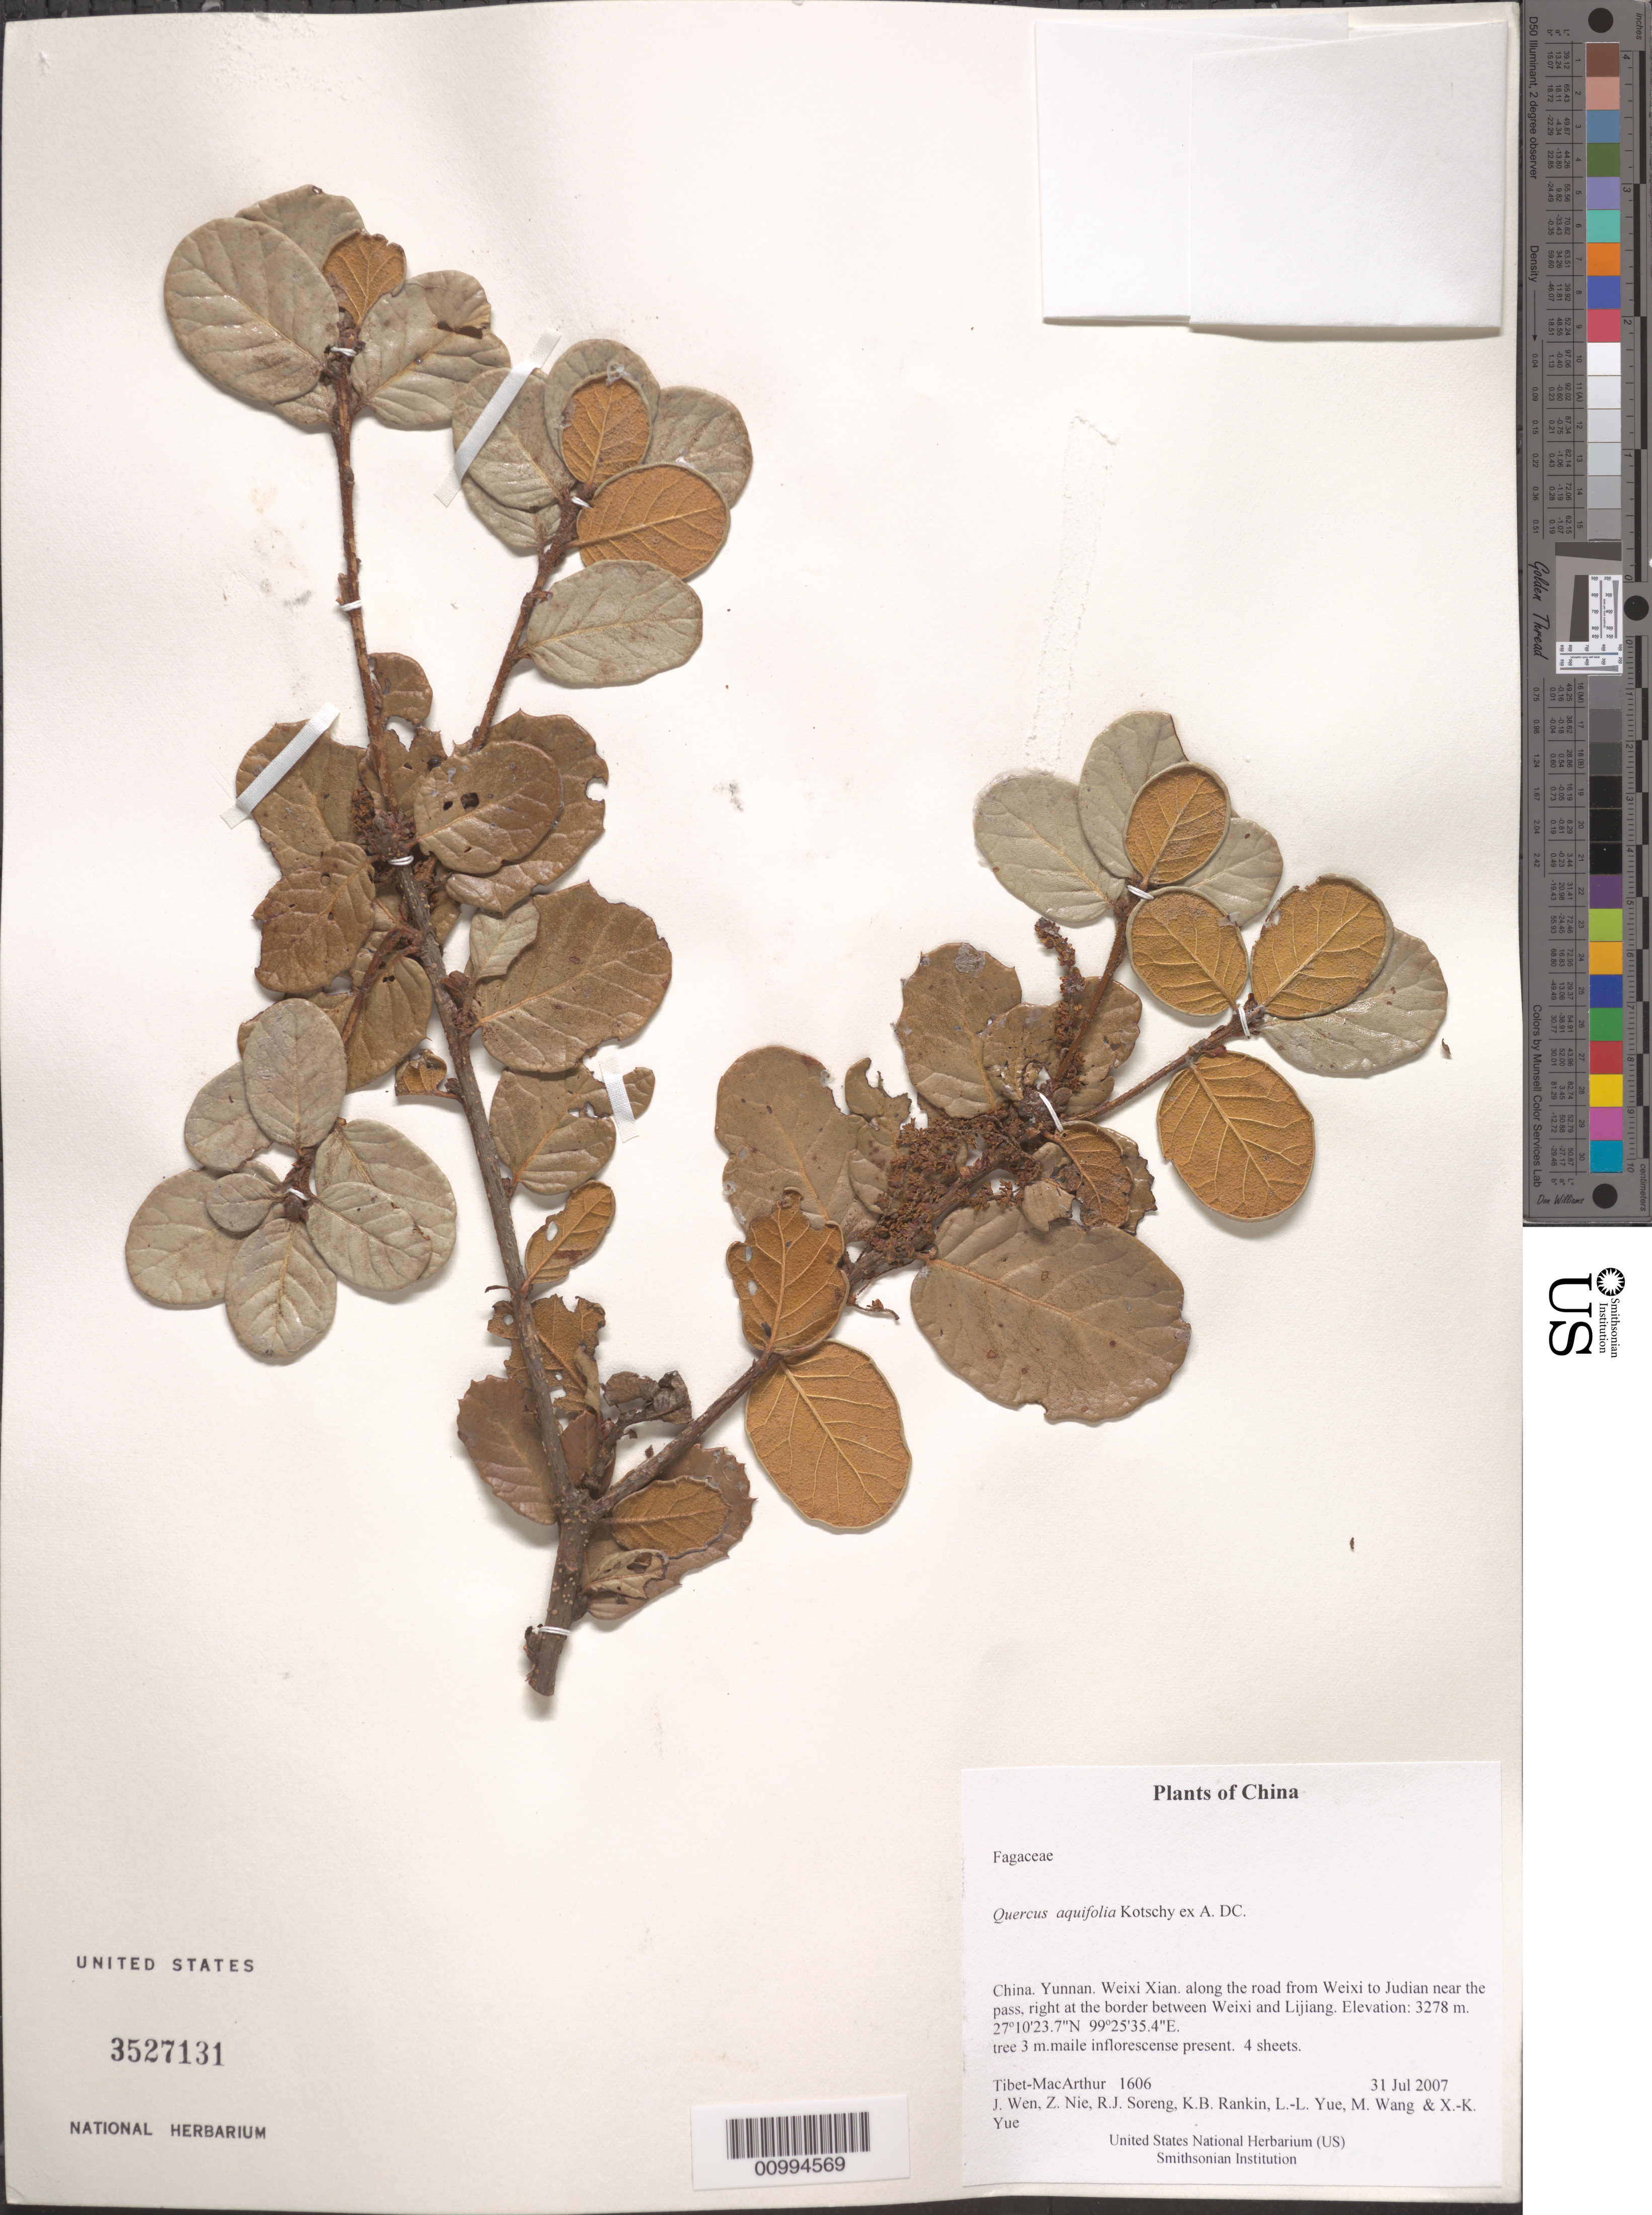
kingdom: Plantae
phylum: Tracheophyta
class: Magnoliopsida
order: Fagales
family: Fagaceae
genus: Quercus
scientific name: Quercus aquifolia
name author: Kotschy ex A. DC.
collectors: Tibet-MacArthur, J. Wen, Z. Nie, R. J. Soreng, K. Rankin, L. Yue, M. Wang & X. Yue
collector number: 1606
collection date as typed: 31 Jul 2007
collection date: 2007-07-31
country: China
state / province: Yunnan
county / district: Weixi Xian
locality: along the road from Weixi to Judian near the pass, right at the border between Weixi and Lijiang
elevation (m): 3278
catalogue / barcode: US 3527131